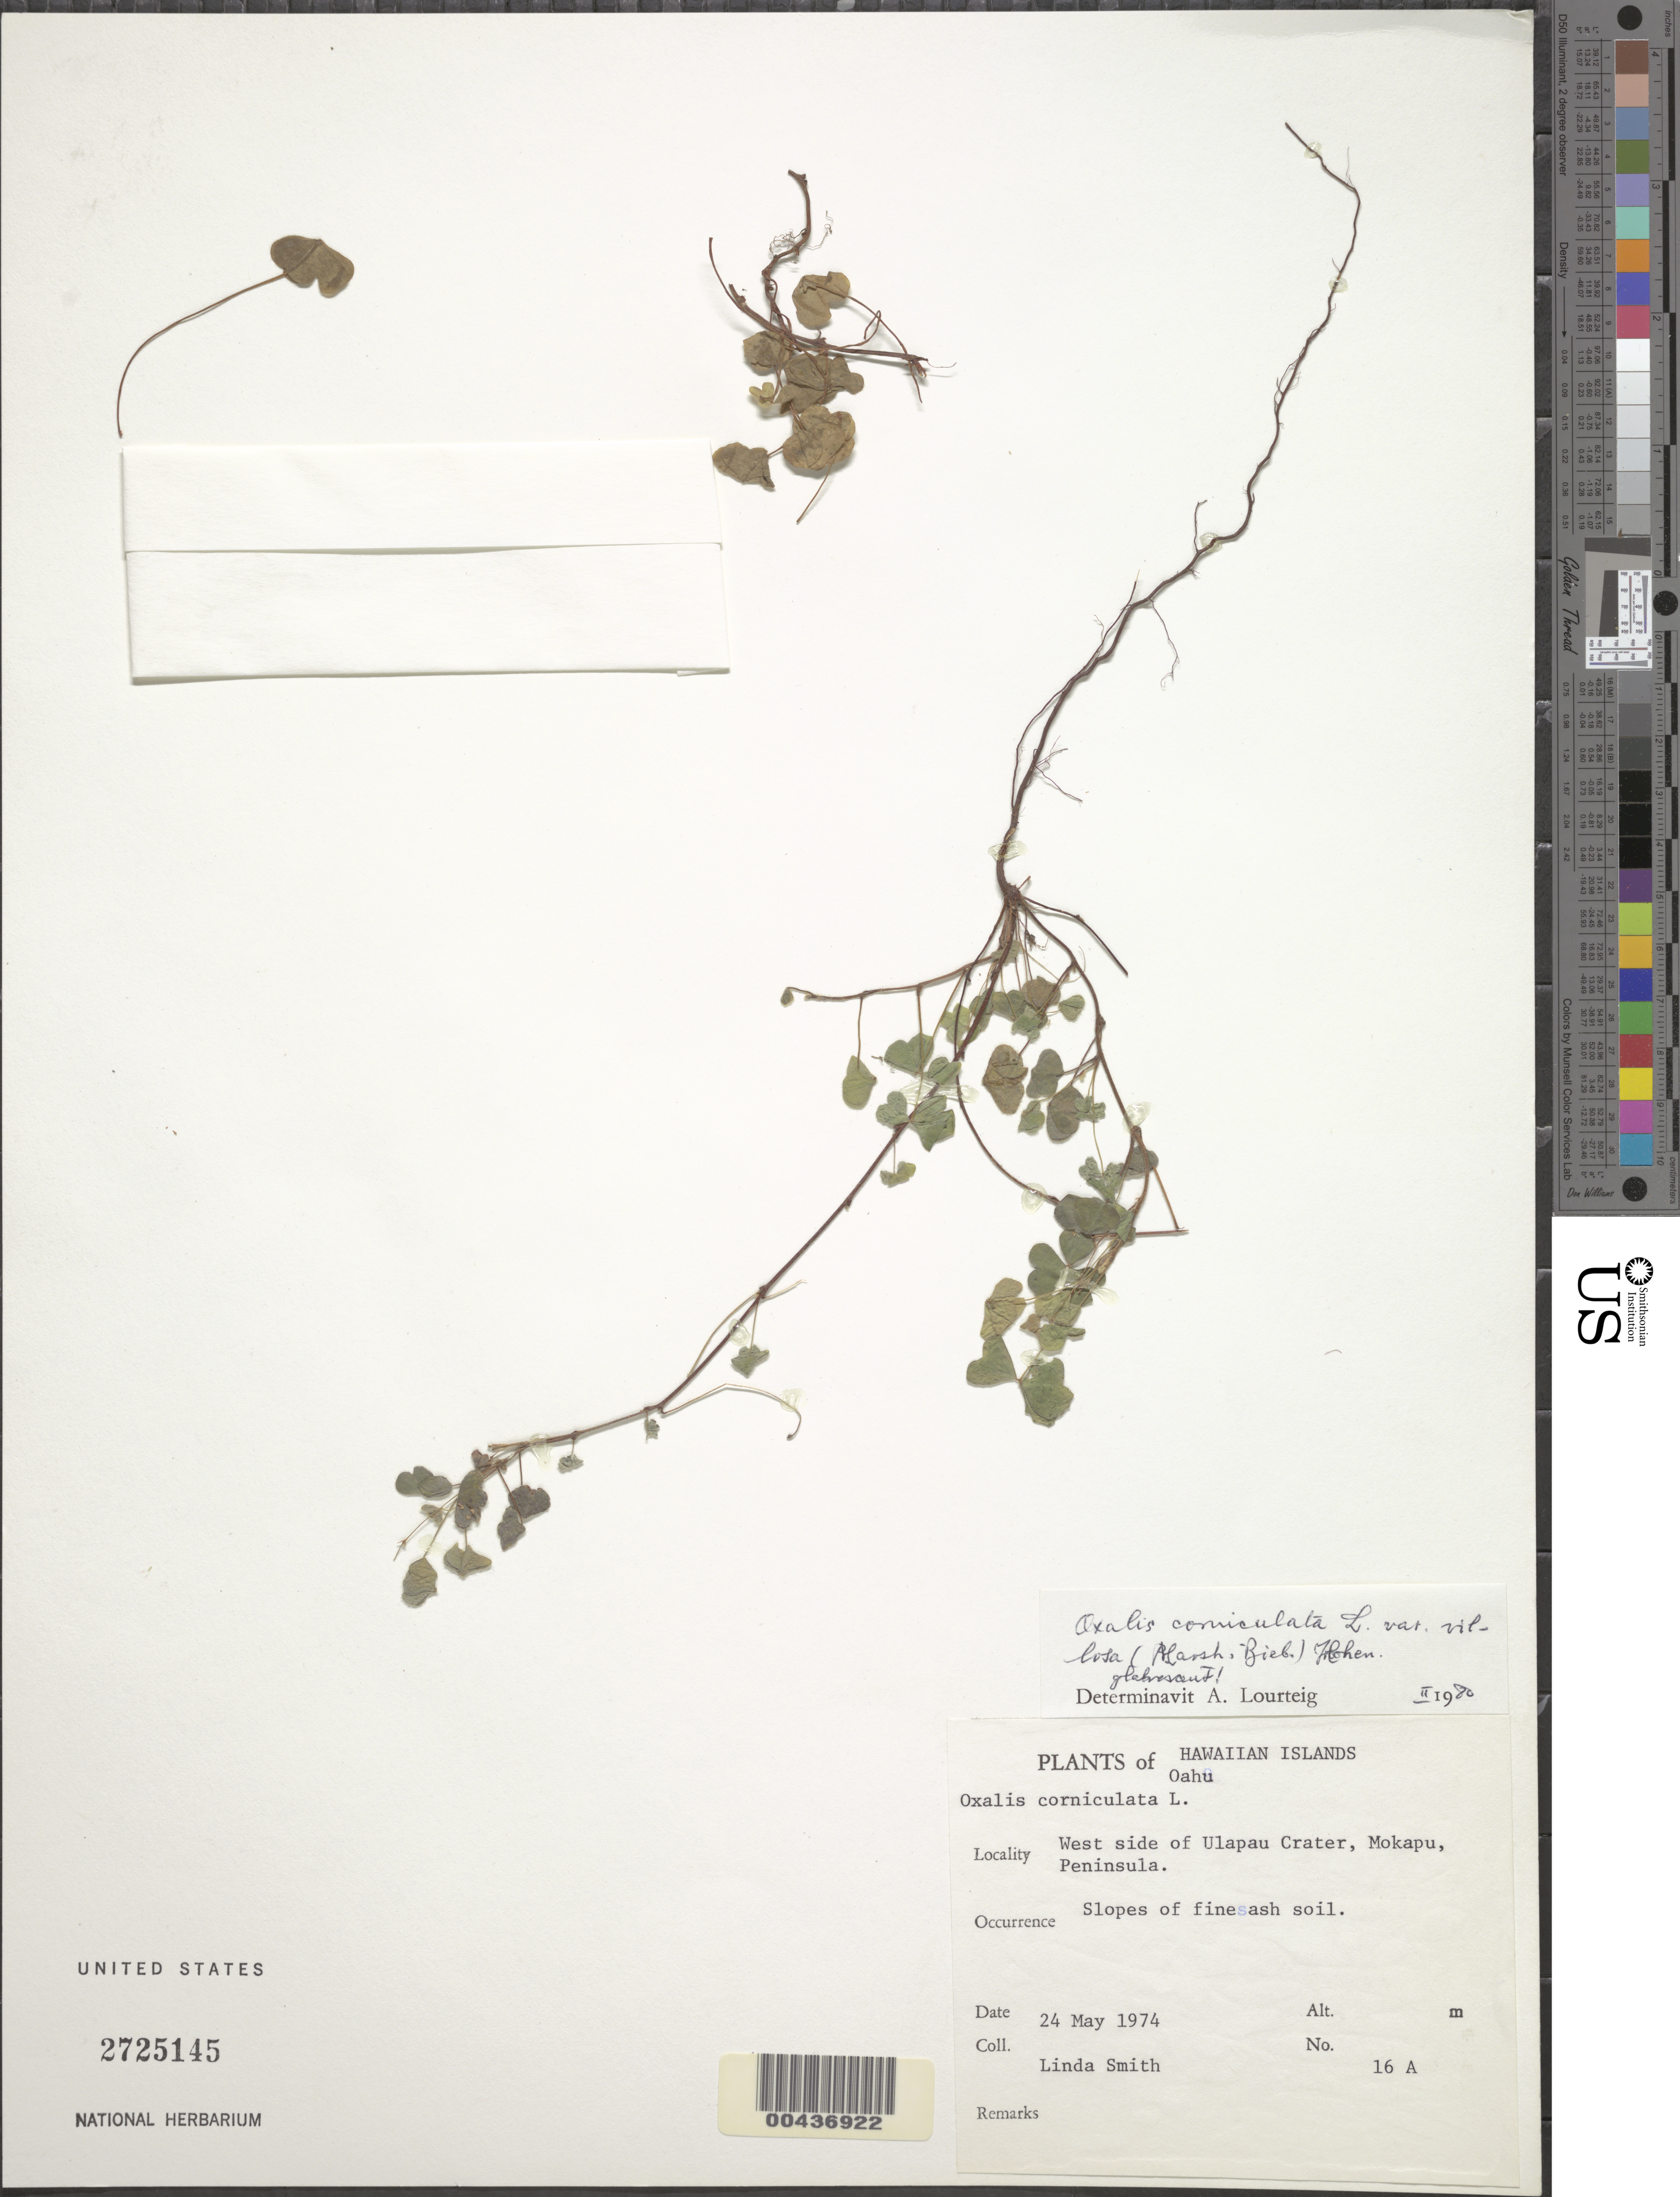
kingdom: Plantae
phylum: Tracheophyta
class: Magnoliopsida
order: Oxalidales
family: Oxalidaceae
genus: Oxalis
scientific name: Oxalis corniculata var. villosa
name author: (M. Bieb.) Hohen.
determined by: Lourteig, A.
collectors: L. Smith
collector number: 16a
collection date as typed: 24 May 1974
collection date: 1974-05-24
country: United States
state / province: Hawaii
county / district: Honolulu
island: Oahu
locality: W side of Ulapau Crater, Mokapu, Peninsula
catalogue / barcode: US 2725145